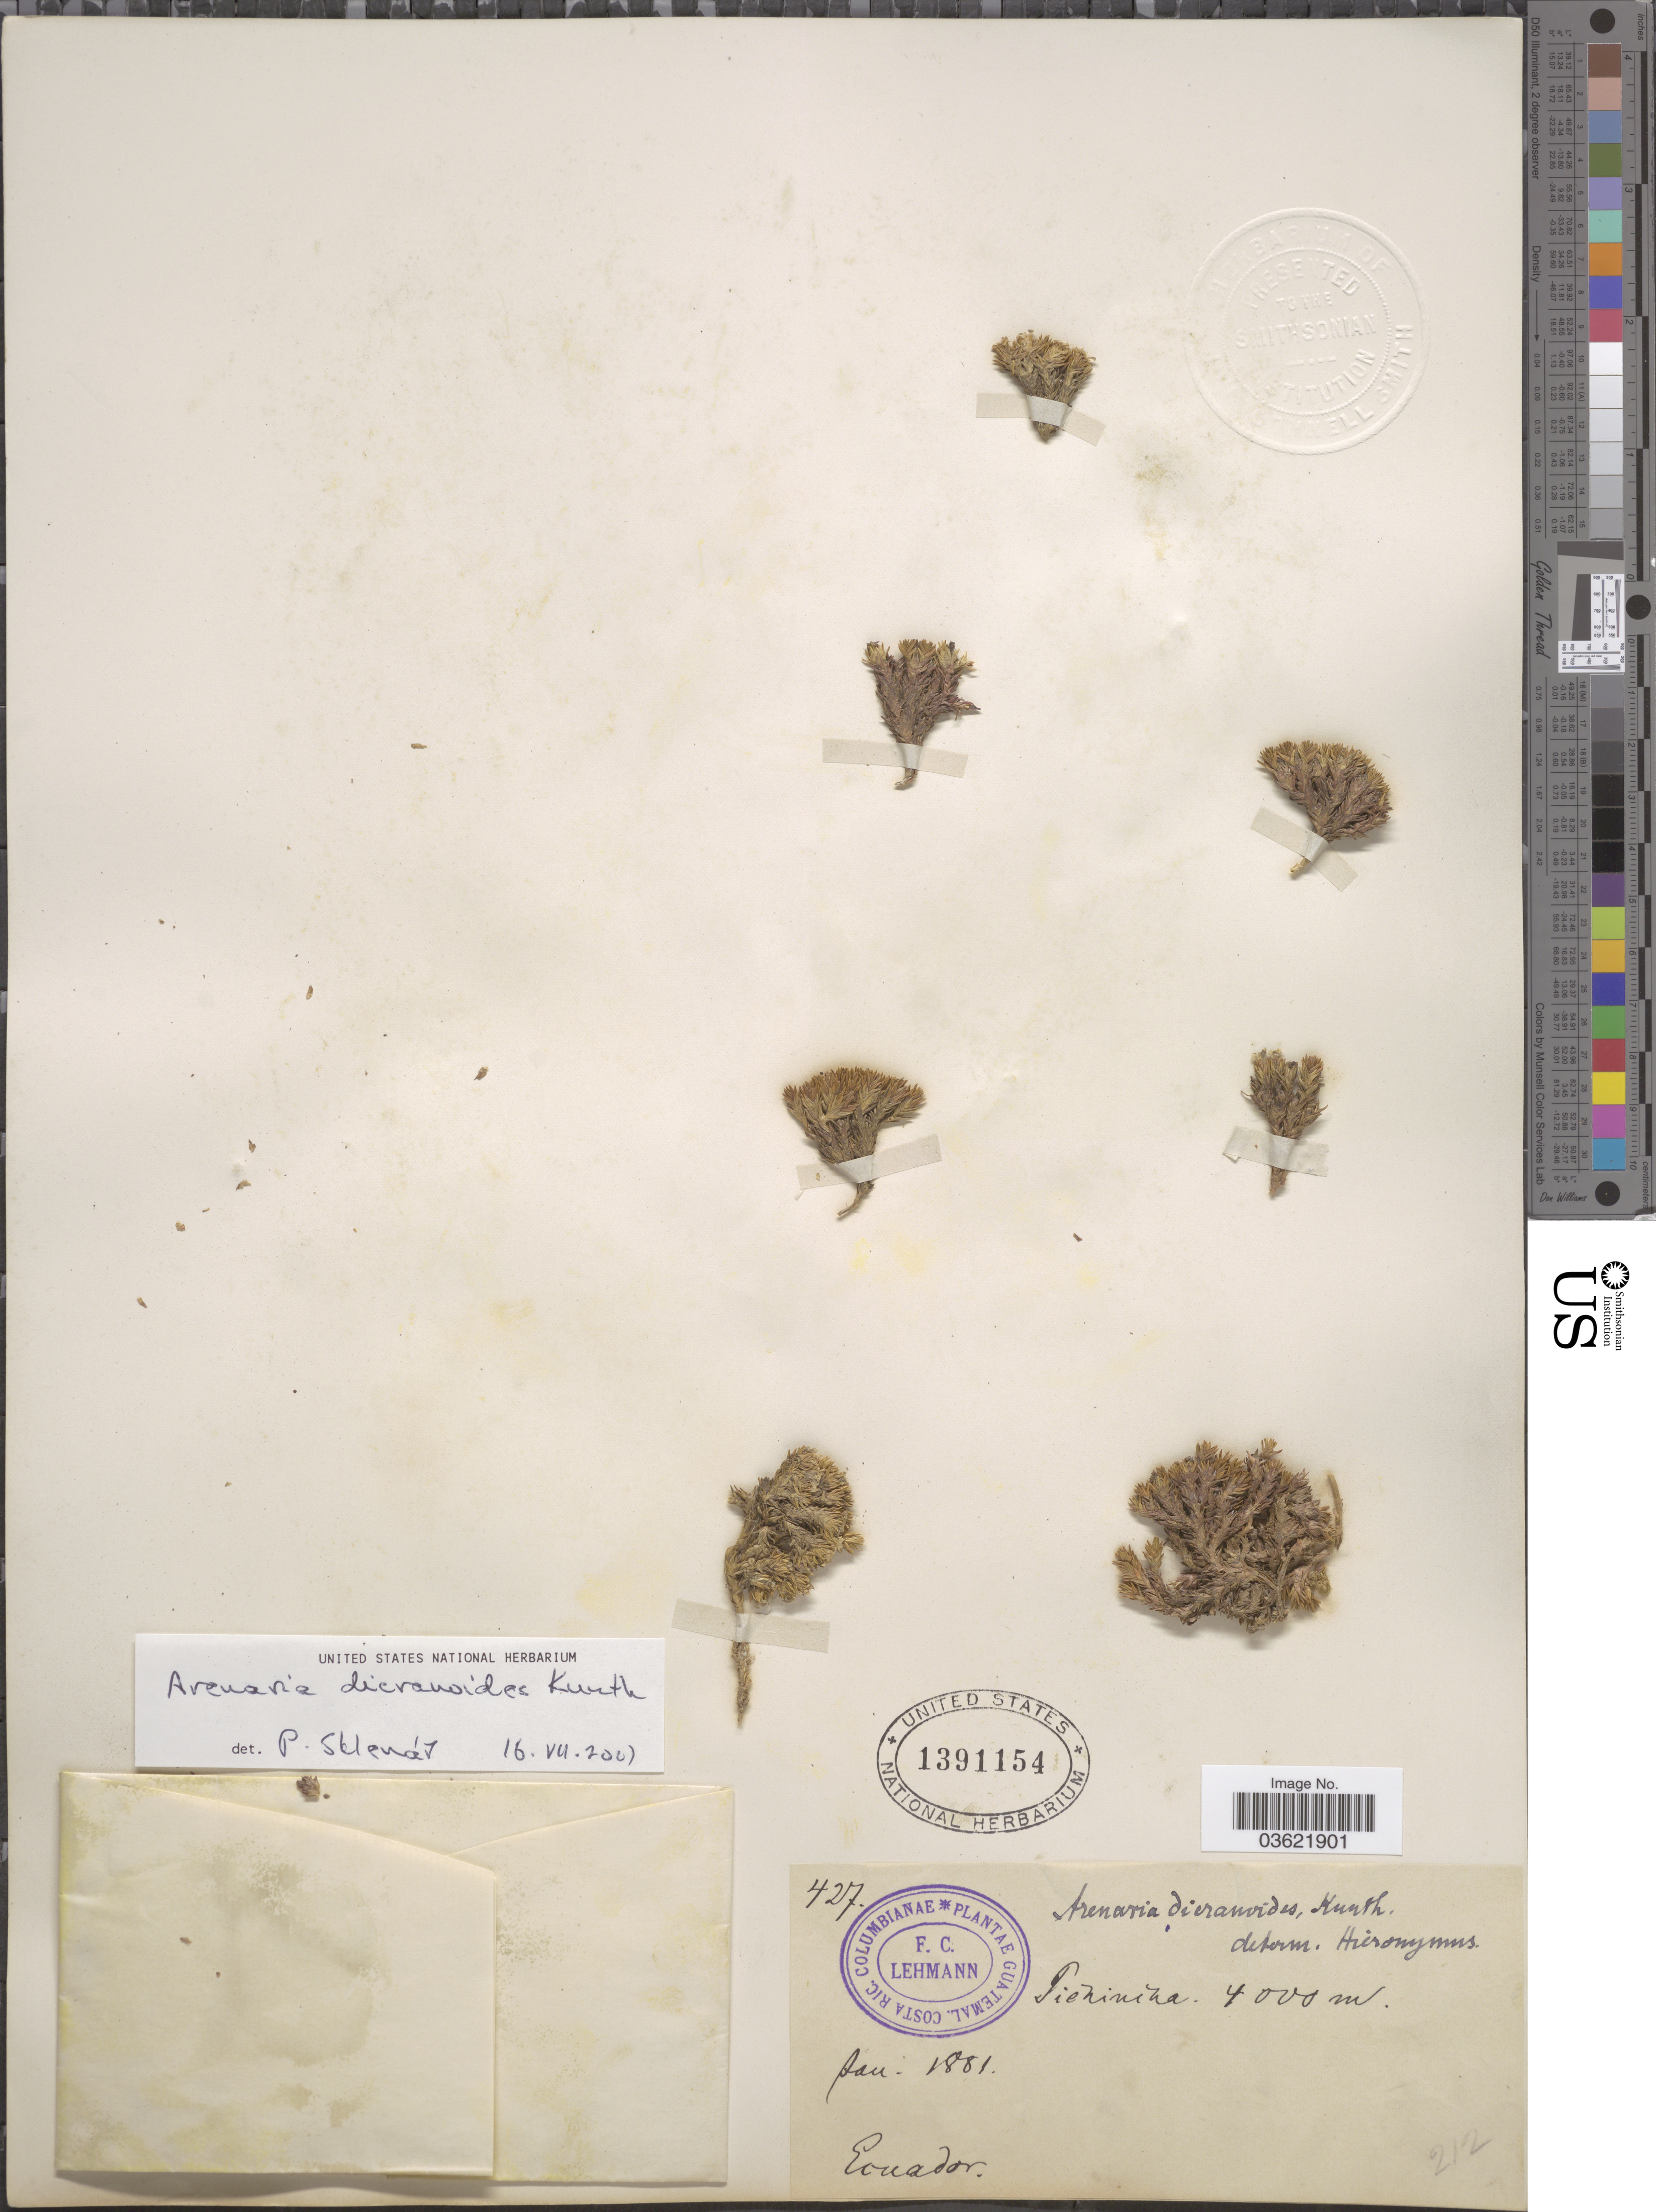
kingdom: Plantae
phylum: Tracheophyta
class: Magnoliopsida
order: Caryophyllales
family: Caryophyllaceae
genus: Arenaria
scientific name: Arenaria dicranoides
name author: Kunth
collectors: F. C. Lehmann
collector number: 427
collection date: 1881-01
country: Ecuador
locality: Pichincha.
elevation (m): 4000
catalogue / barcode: US 1391154